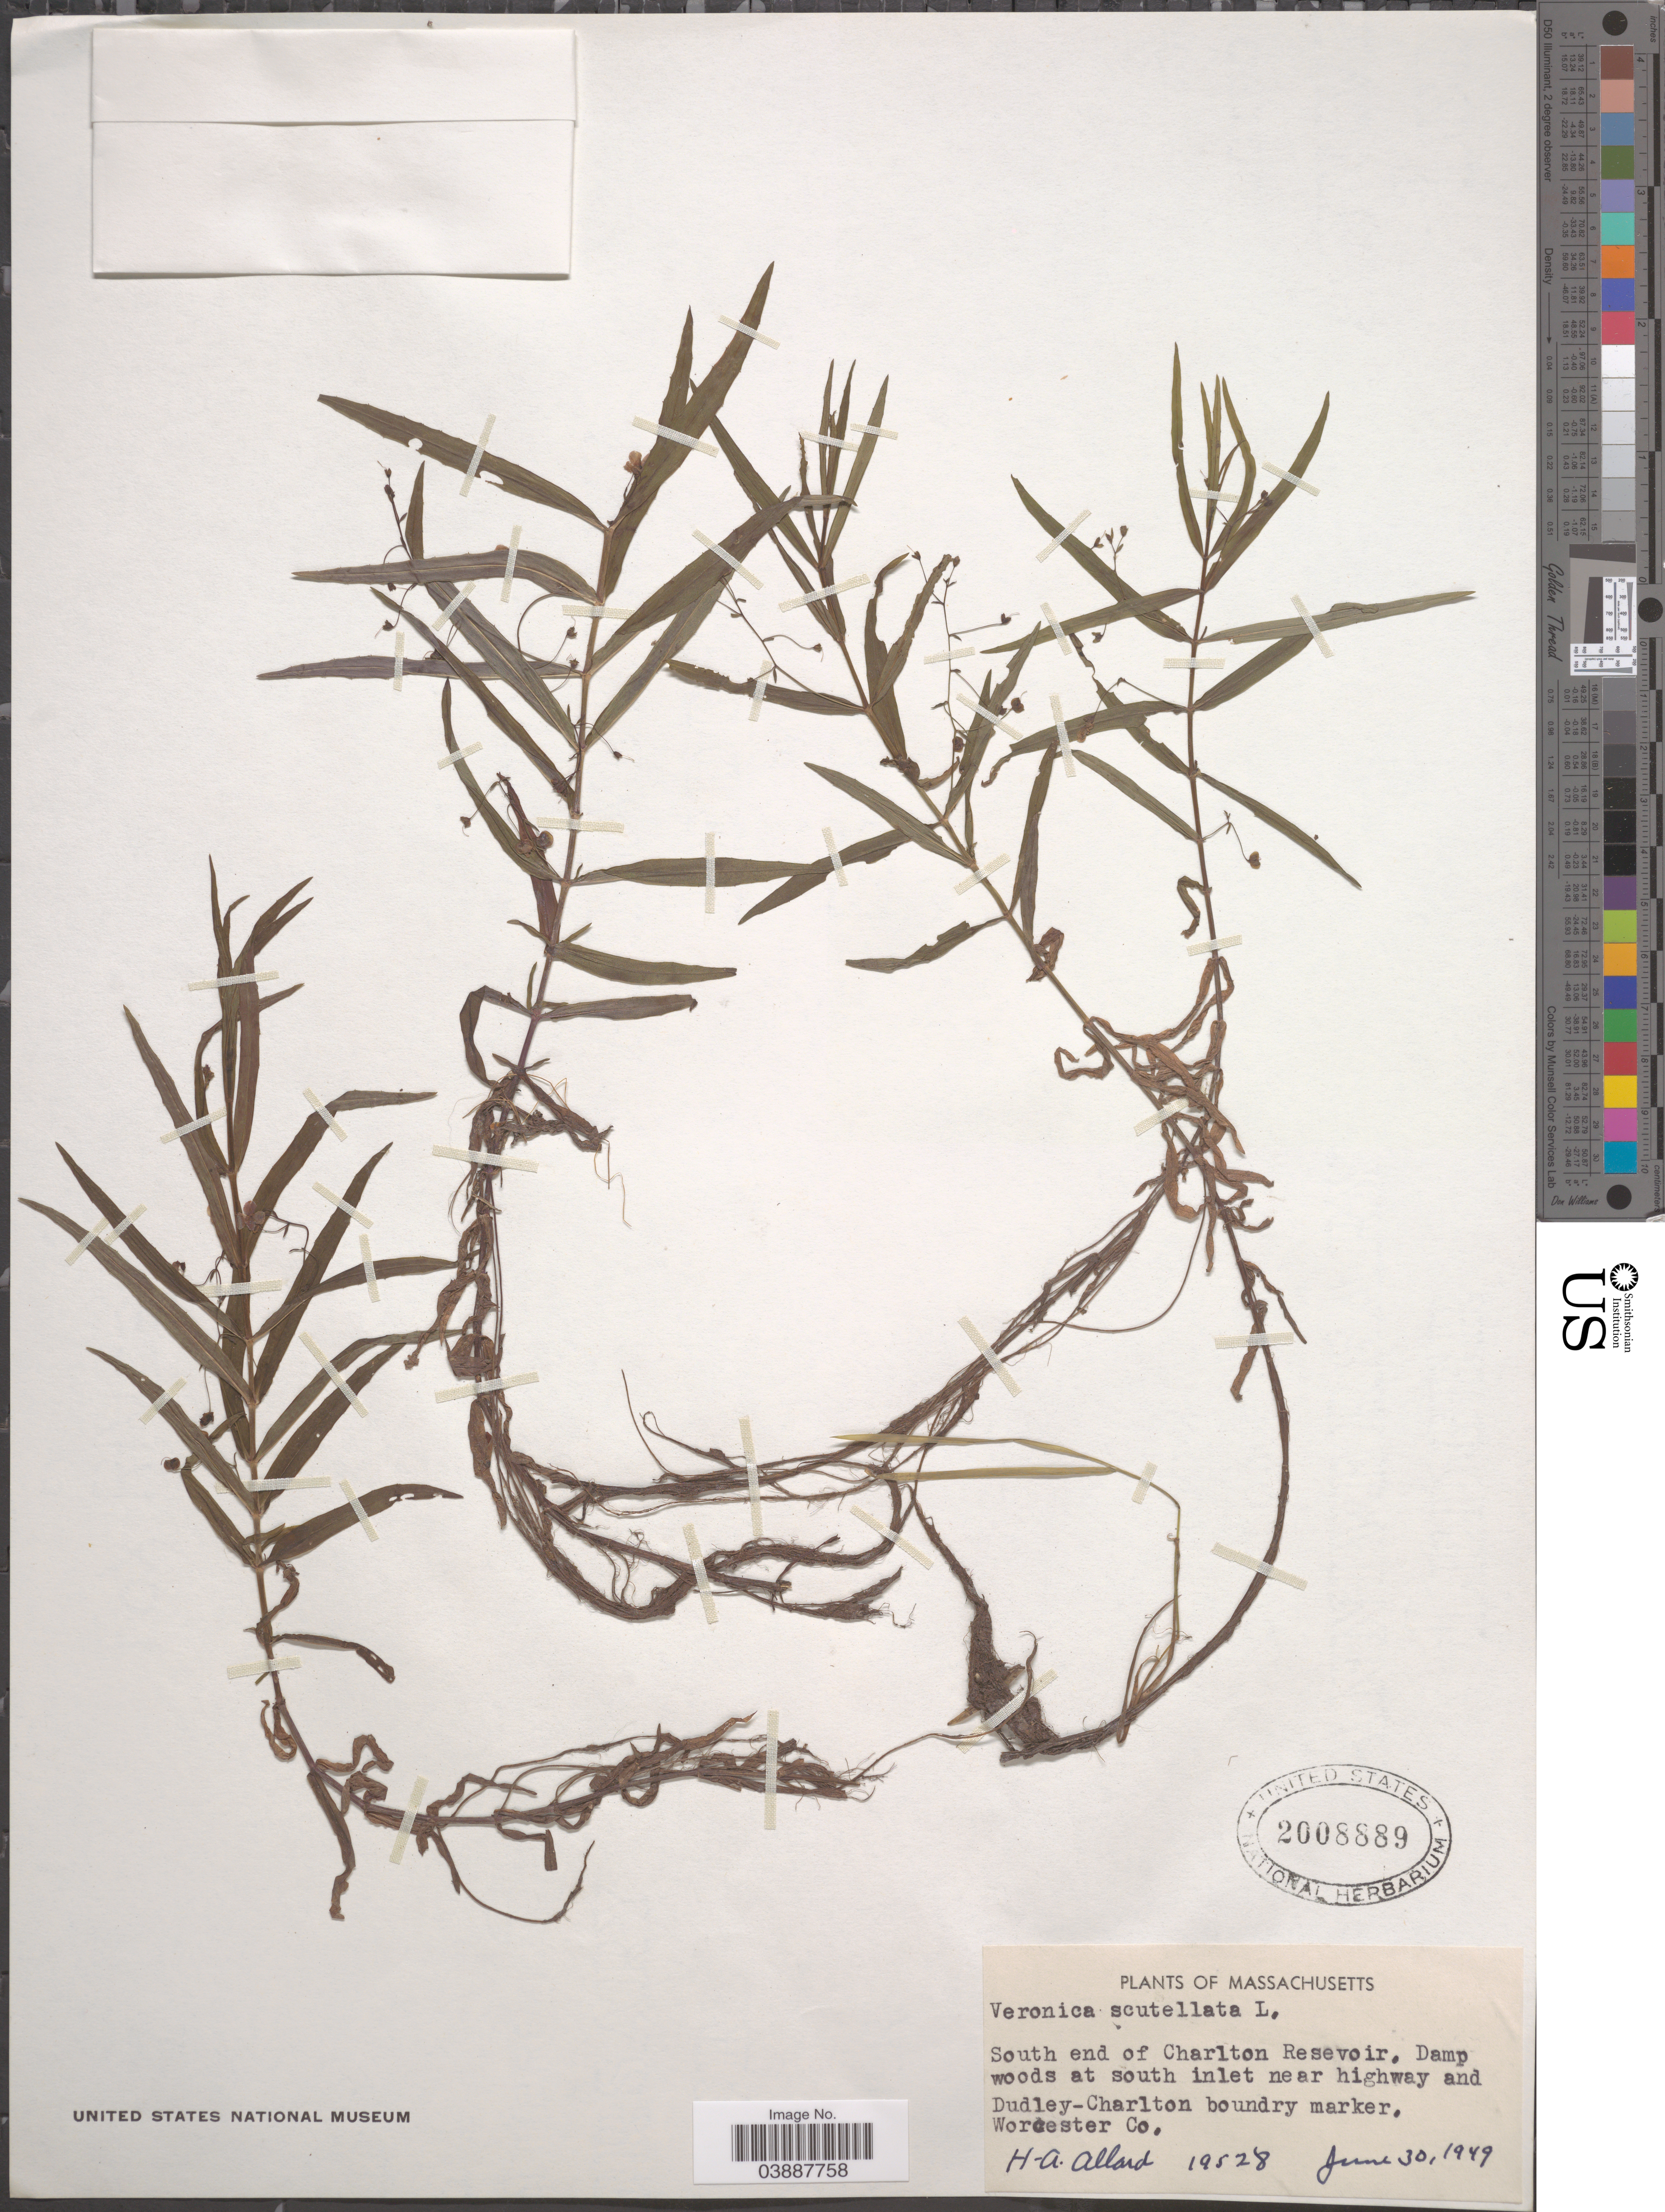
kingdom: Plantae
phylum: Tracheophyta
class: Magnoliopsida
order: Lamiales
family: Plantaginaceae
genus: Veronica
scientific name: Veronica scutellata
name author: L.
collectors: H. A. Allard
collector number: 19528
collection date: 1949-06-30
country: United States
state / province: Massachusetts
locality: South end of Charlton Reservoir, Damp woods at south inlet near highway and Dudley-Charlton boundary marker, Worcester Co.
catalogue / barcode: US 2008889